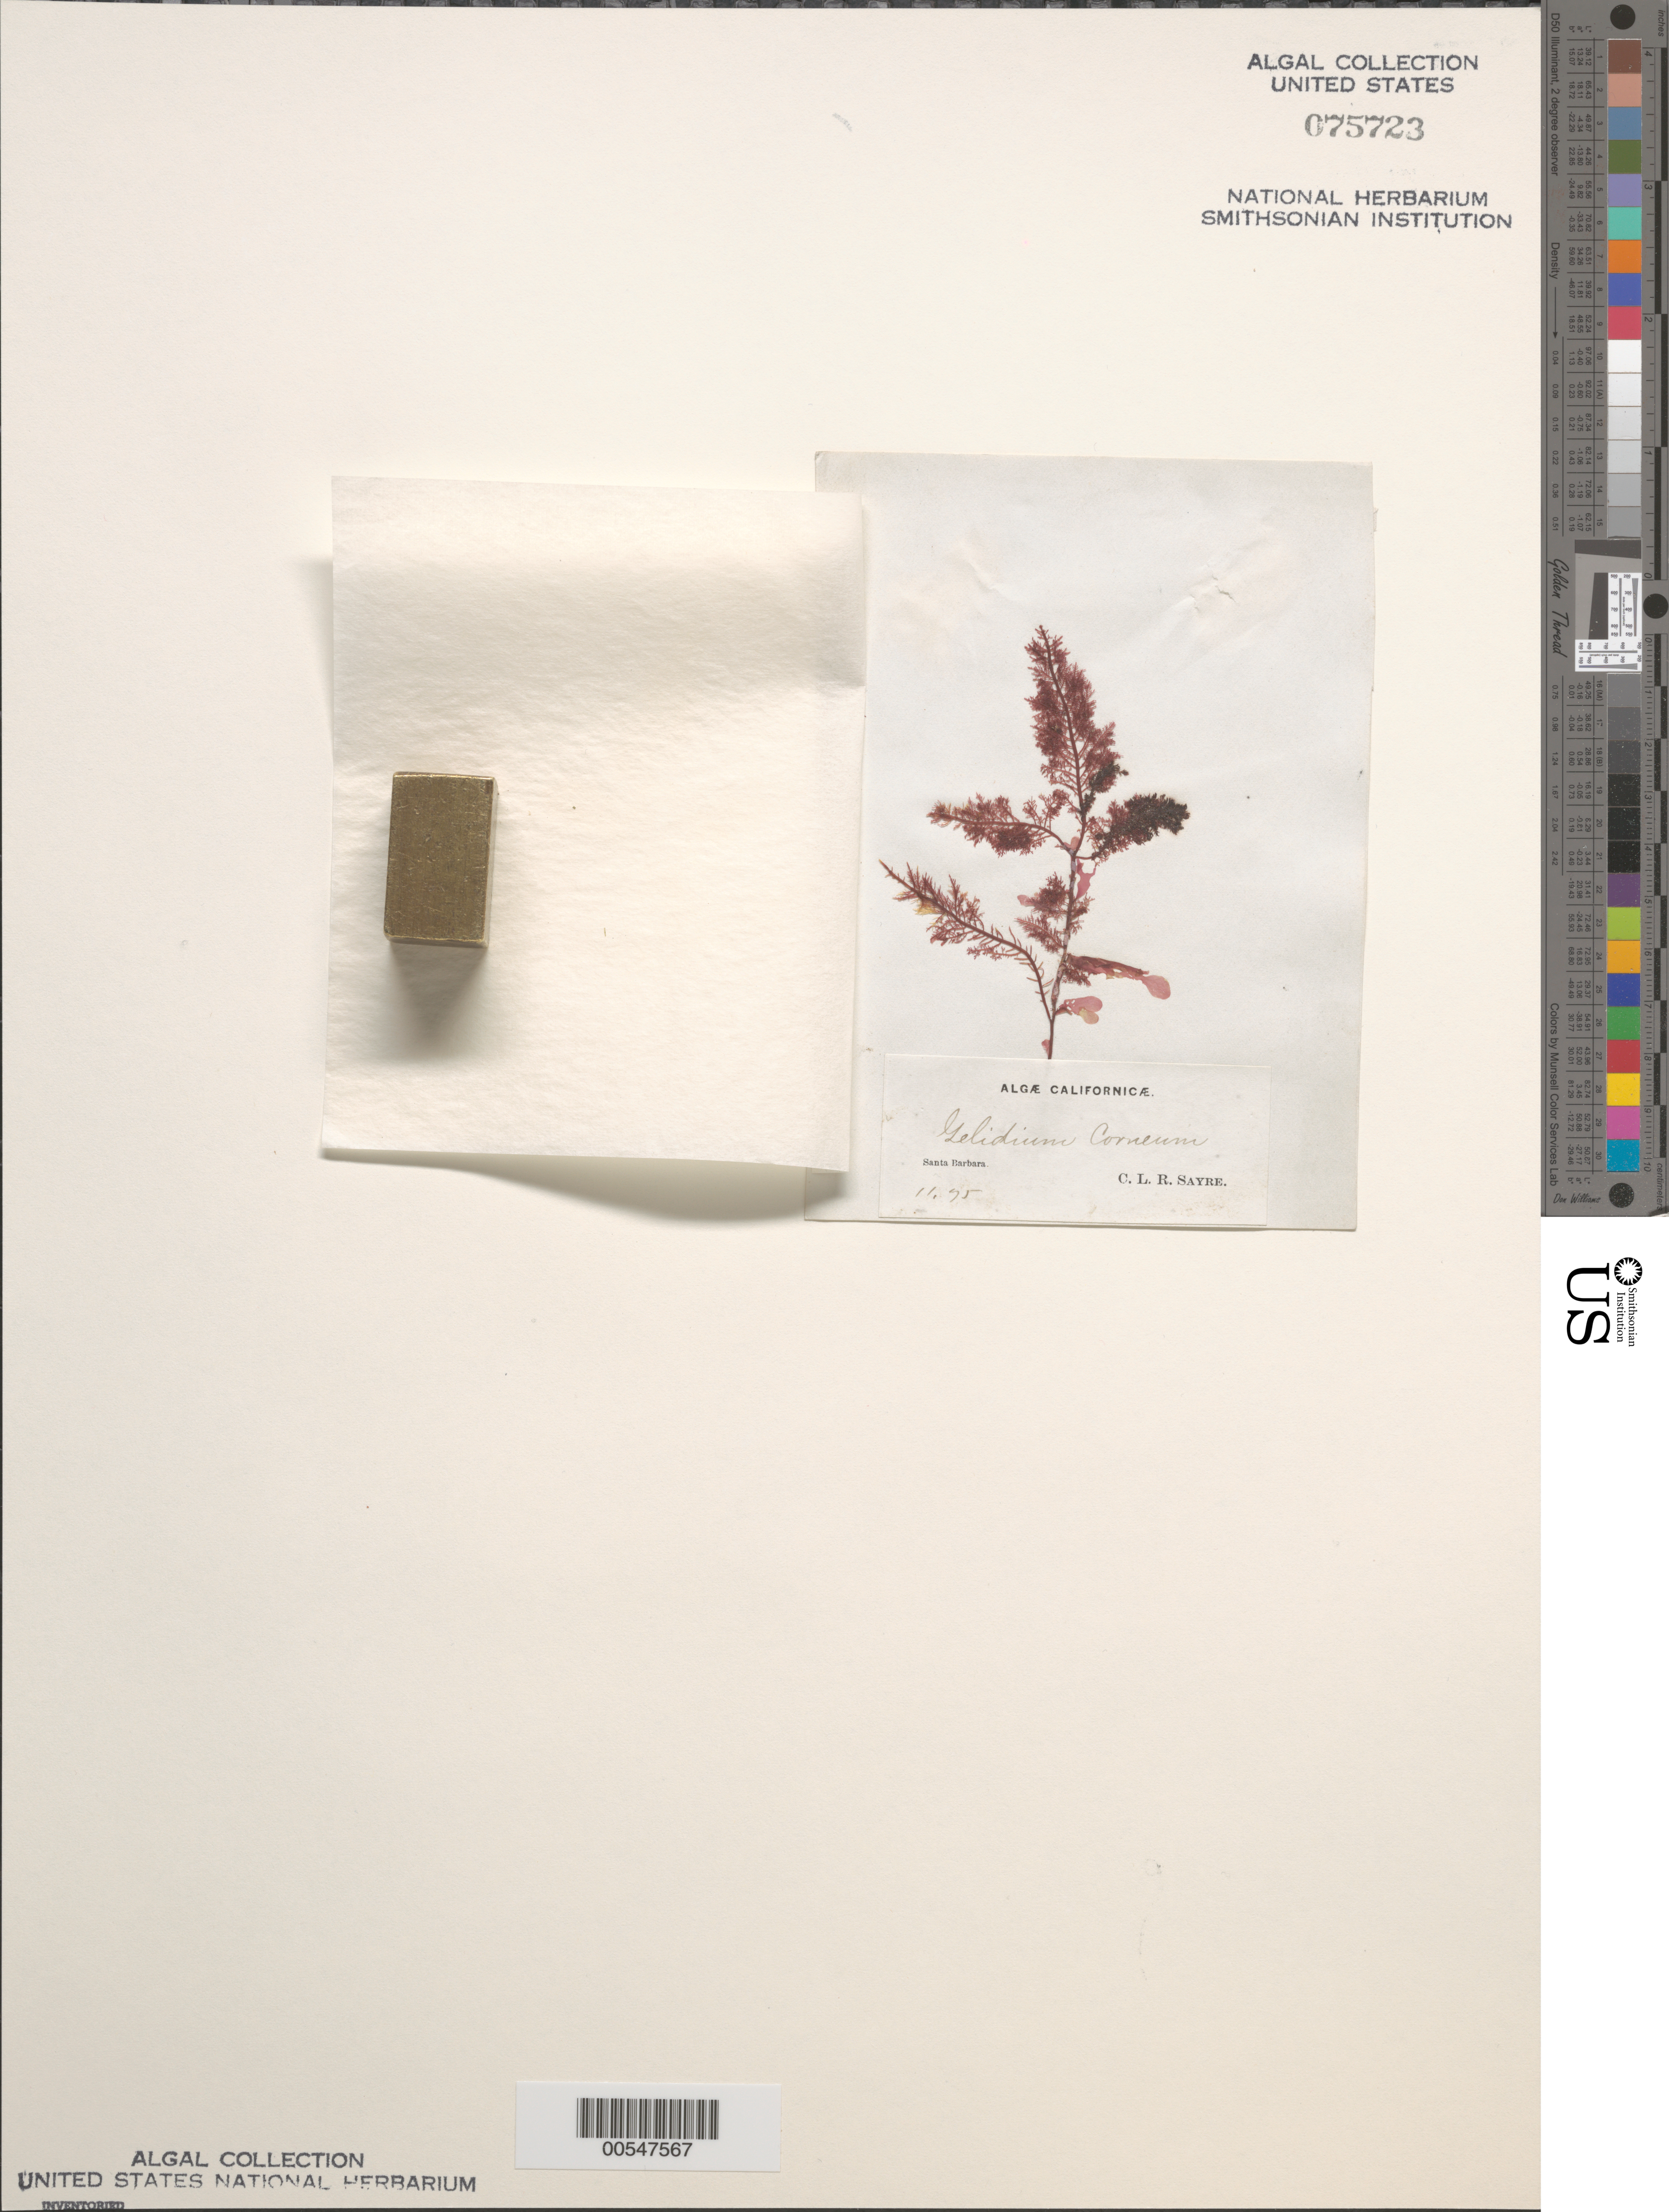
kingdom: Plantae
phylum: Rhodophyta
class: Florideophyceae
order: Gelidiales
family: Gelidiaceae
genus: Gelidium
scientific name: Gelidium corneum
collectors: C. Sayre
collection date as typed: Nov 1875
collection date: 1875-11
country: United States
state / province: California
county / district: Santa Barbara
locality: Santa Barbara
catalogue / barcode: US 75723